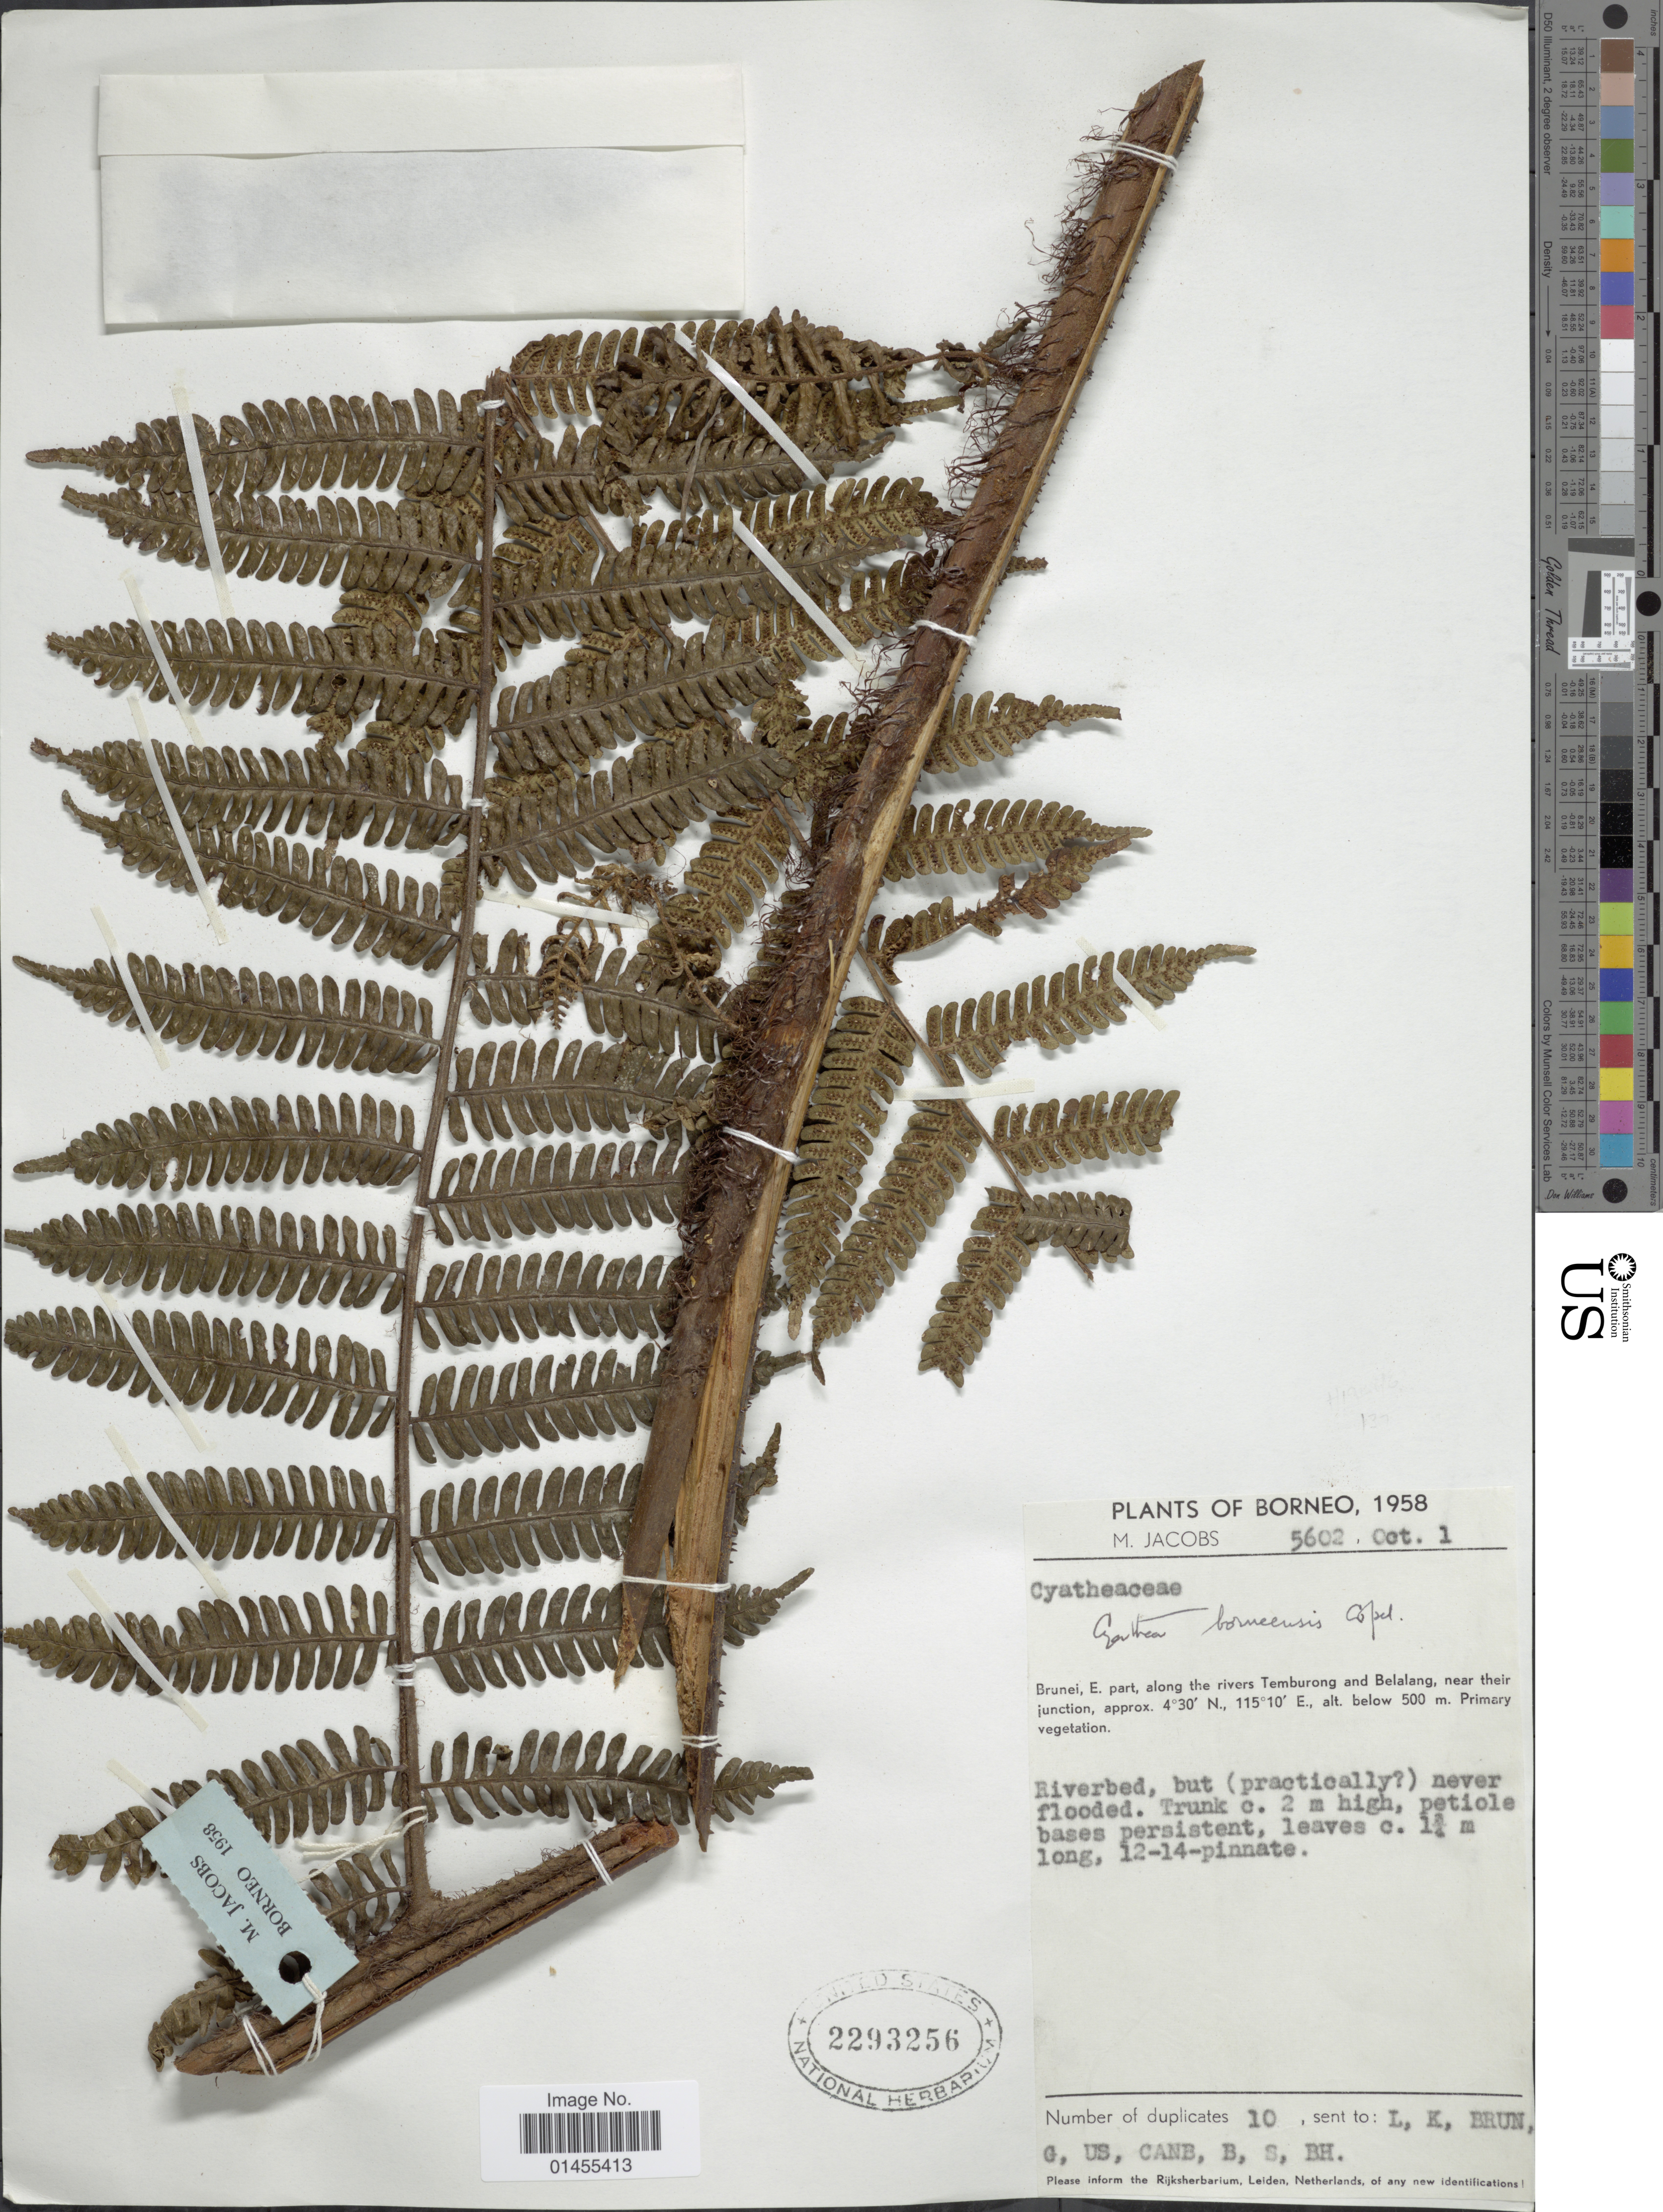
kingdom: Plantae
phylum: Tracheophyta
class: Polypodiopsida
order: Cyatheales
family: Cyatheaceae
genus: Alsophila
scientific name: Alsophila borneensis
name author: (Copel.) R.M. Tryon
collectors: M. Jacobs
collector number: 5602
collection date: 1958-10-01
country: Brunei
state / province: Brunei and Muara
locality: Borneo, Brunei, E. part, along the rivers Temburong and Balalang, near their junction.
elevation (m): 500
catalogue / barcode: US 2293256